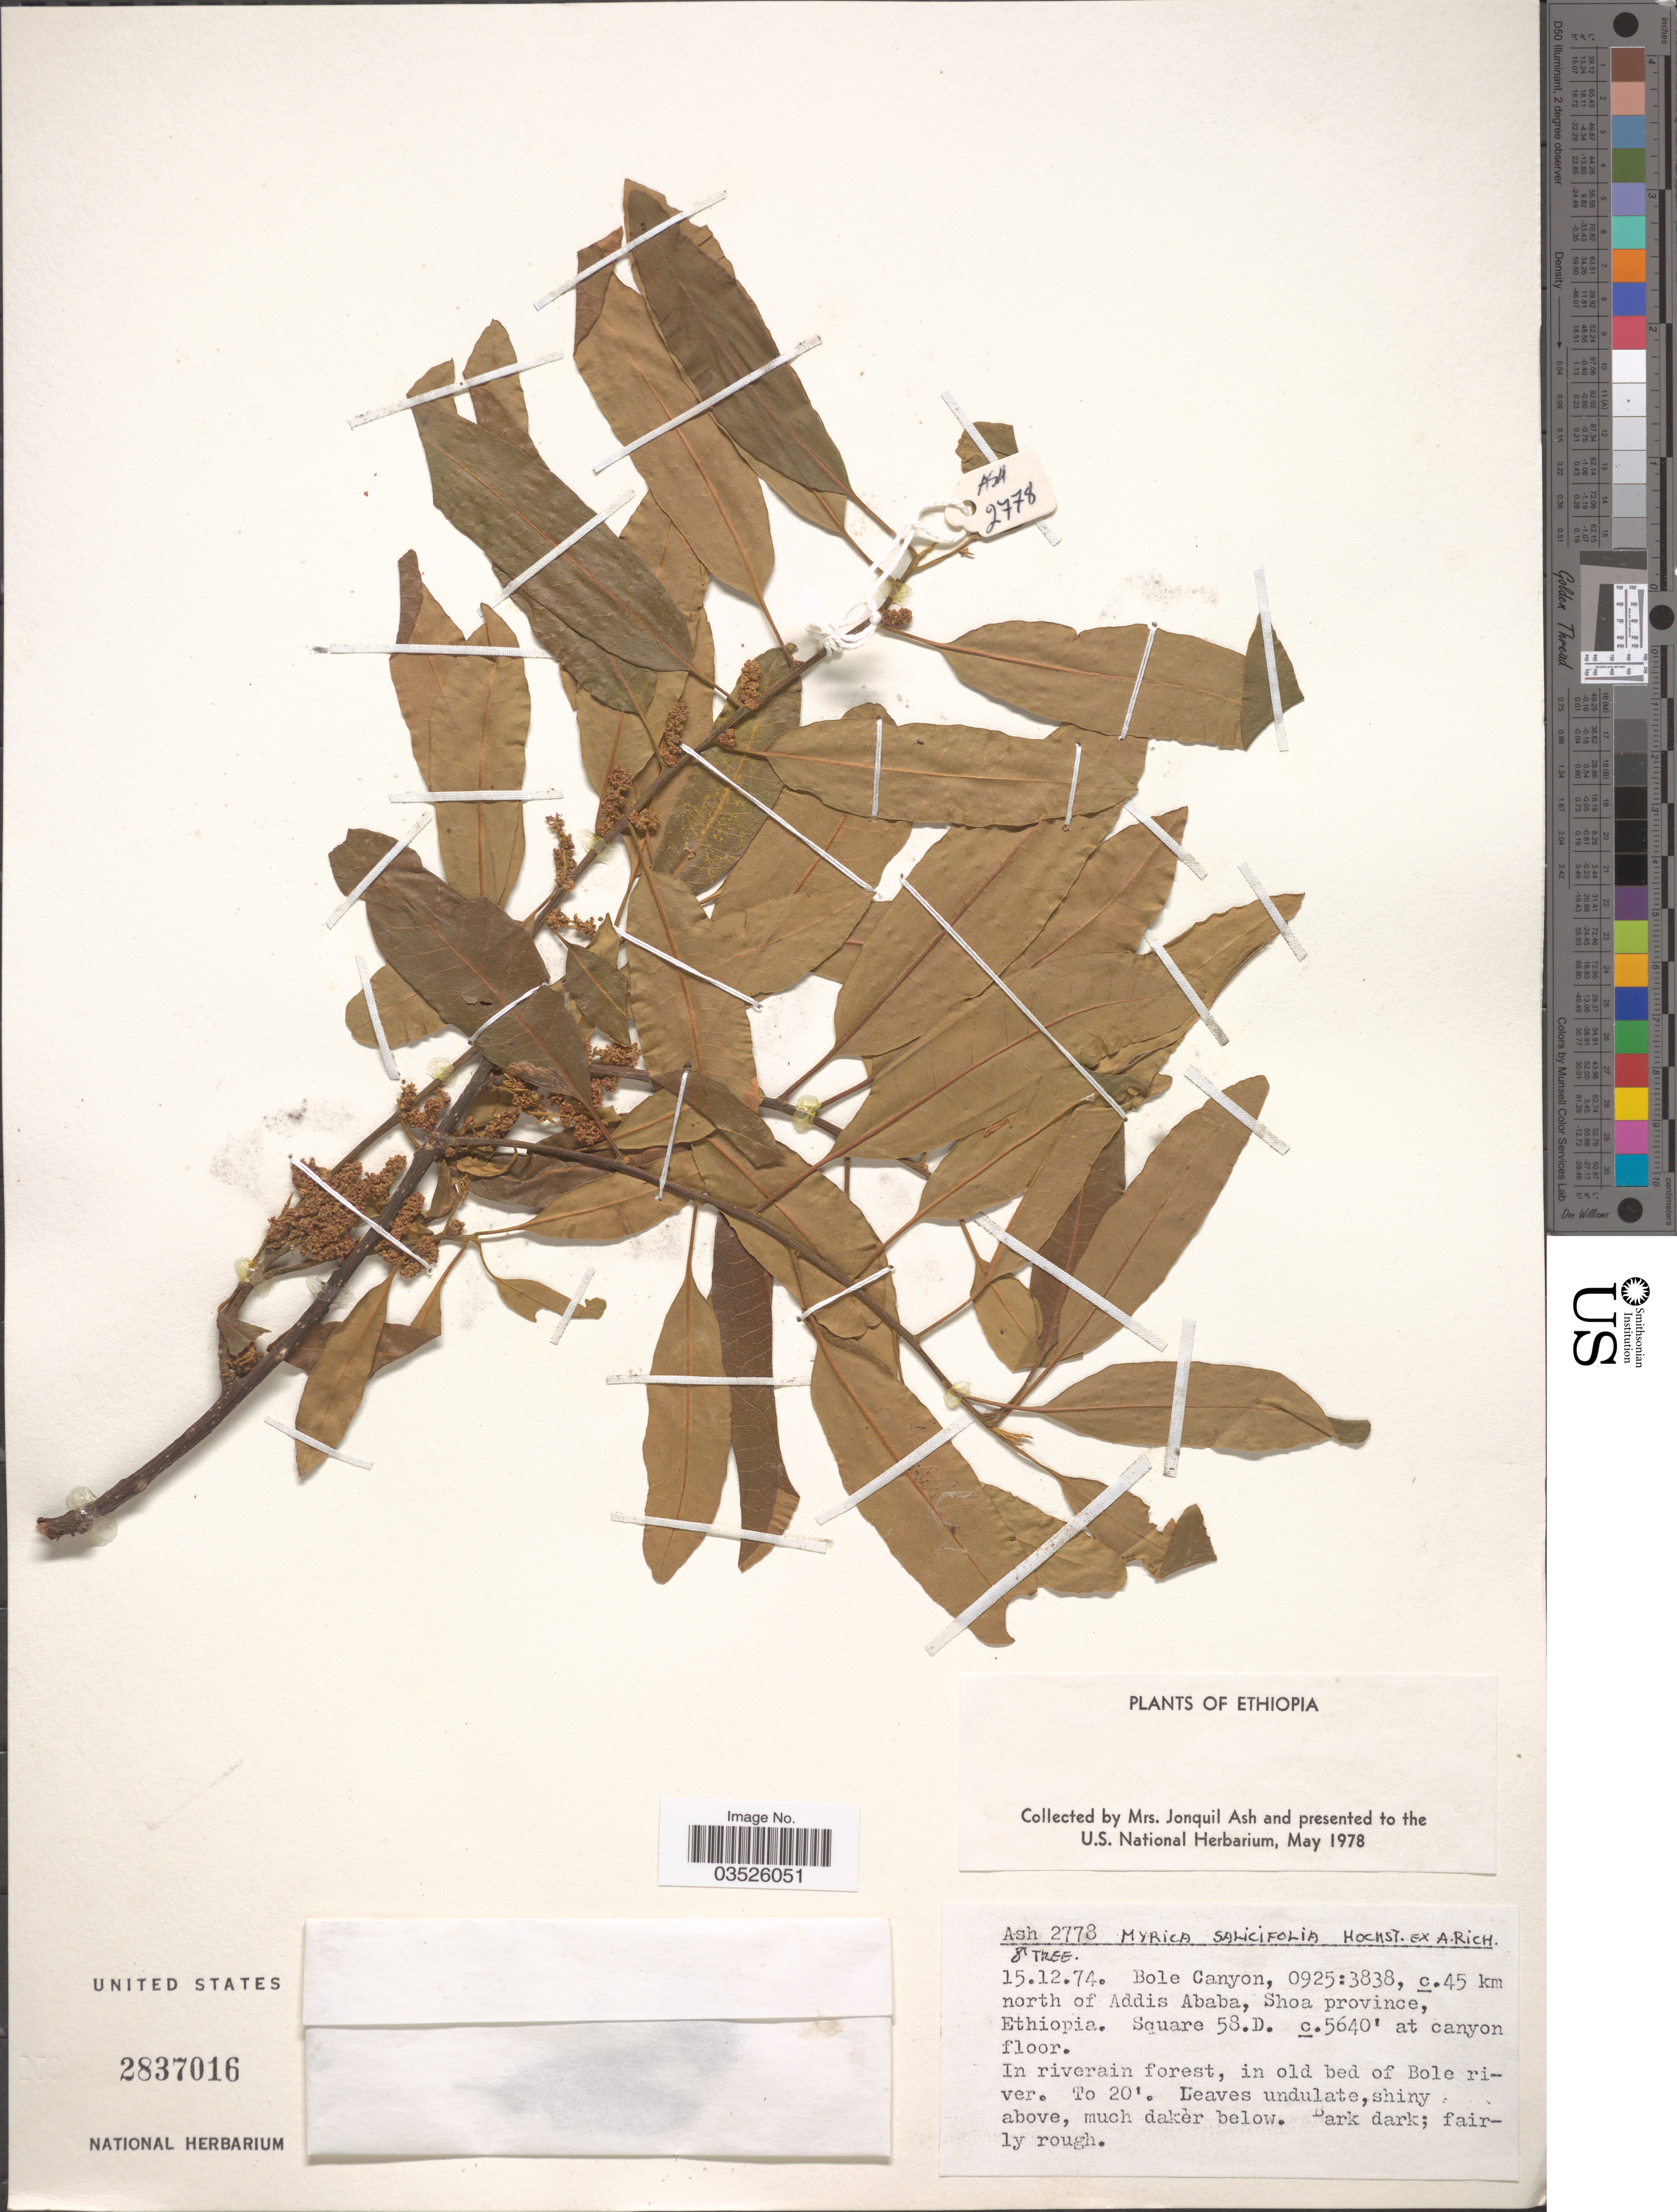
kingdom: Plantae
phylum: Tracheophyta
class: Magnoliopsida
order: Fagales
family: Myricaceae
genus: Morella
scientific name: Morella salicifolia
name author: (Hochst. ex A. Rich.) Verdc. & Polhill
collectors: J. Ash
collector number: Ash2778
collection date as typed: Transcribed d/m/y: 15/12/74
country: Ethiopia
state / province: Addis Ababa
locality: Bole Canyon, 0925:3838, c. 45 km north of Addis Ababa, Shoa province. Square 58.D. at canyon floor. In riverine forest, in old bed of Bole river.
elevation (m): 1719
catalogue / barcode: US 2837016